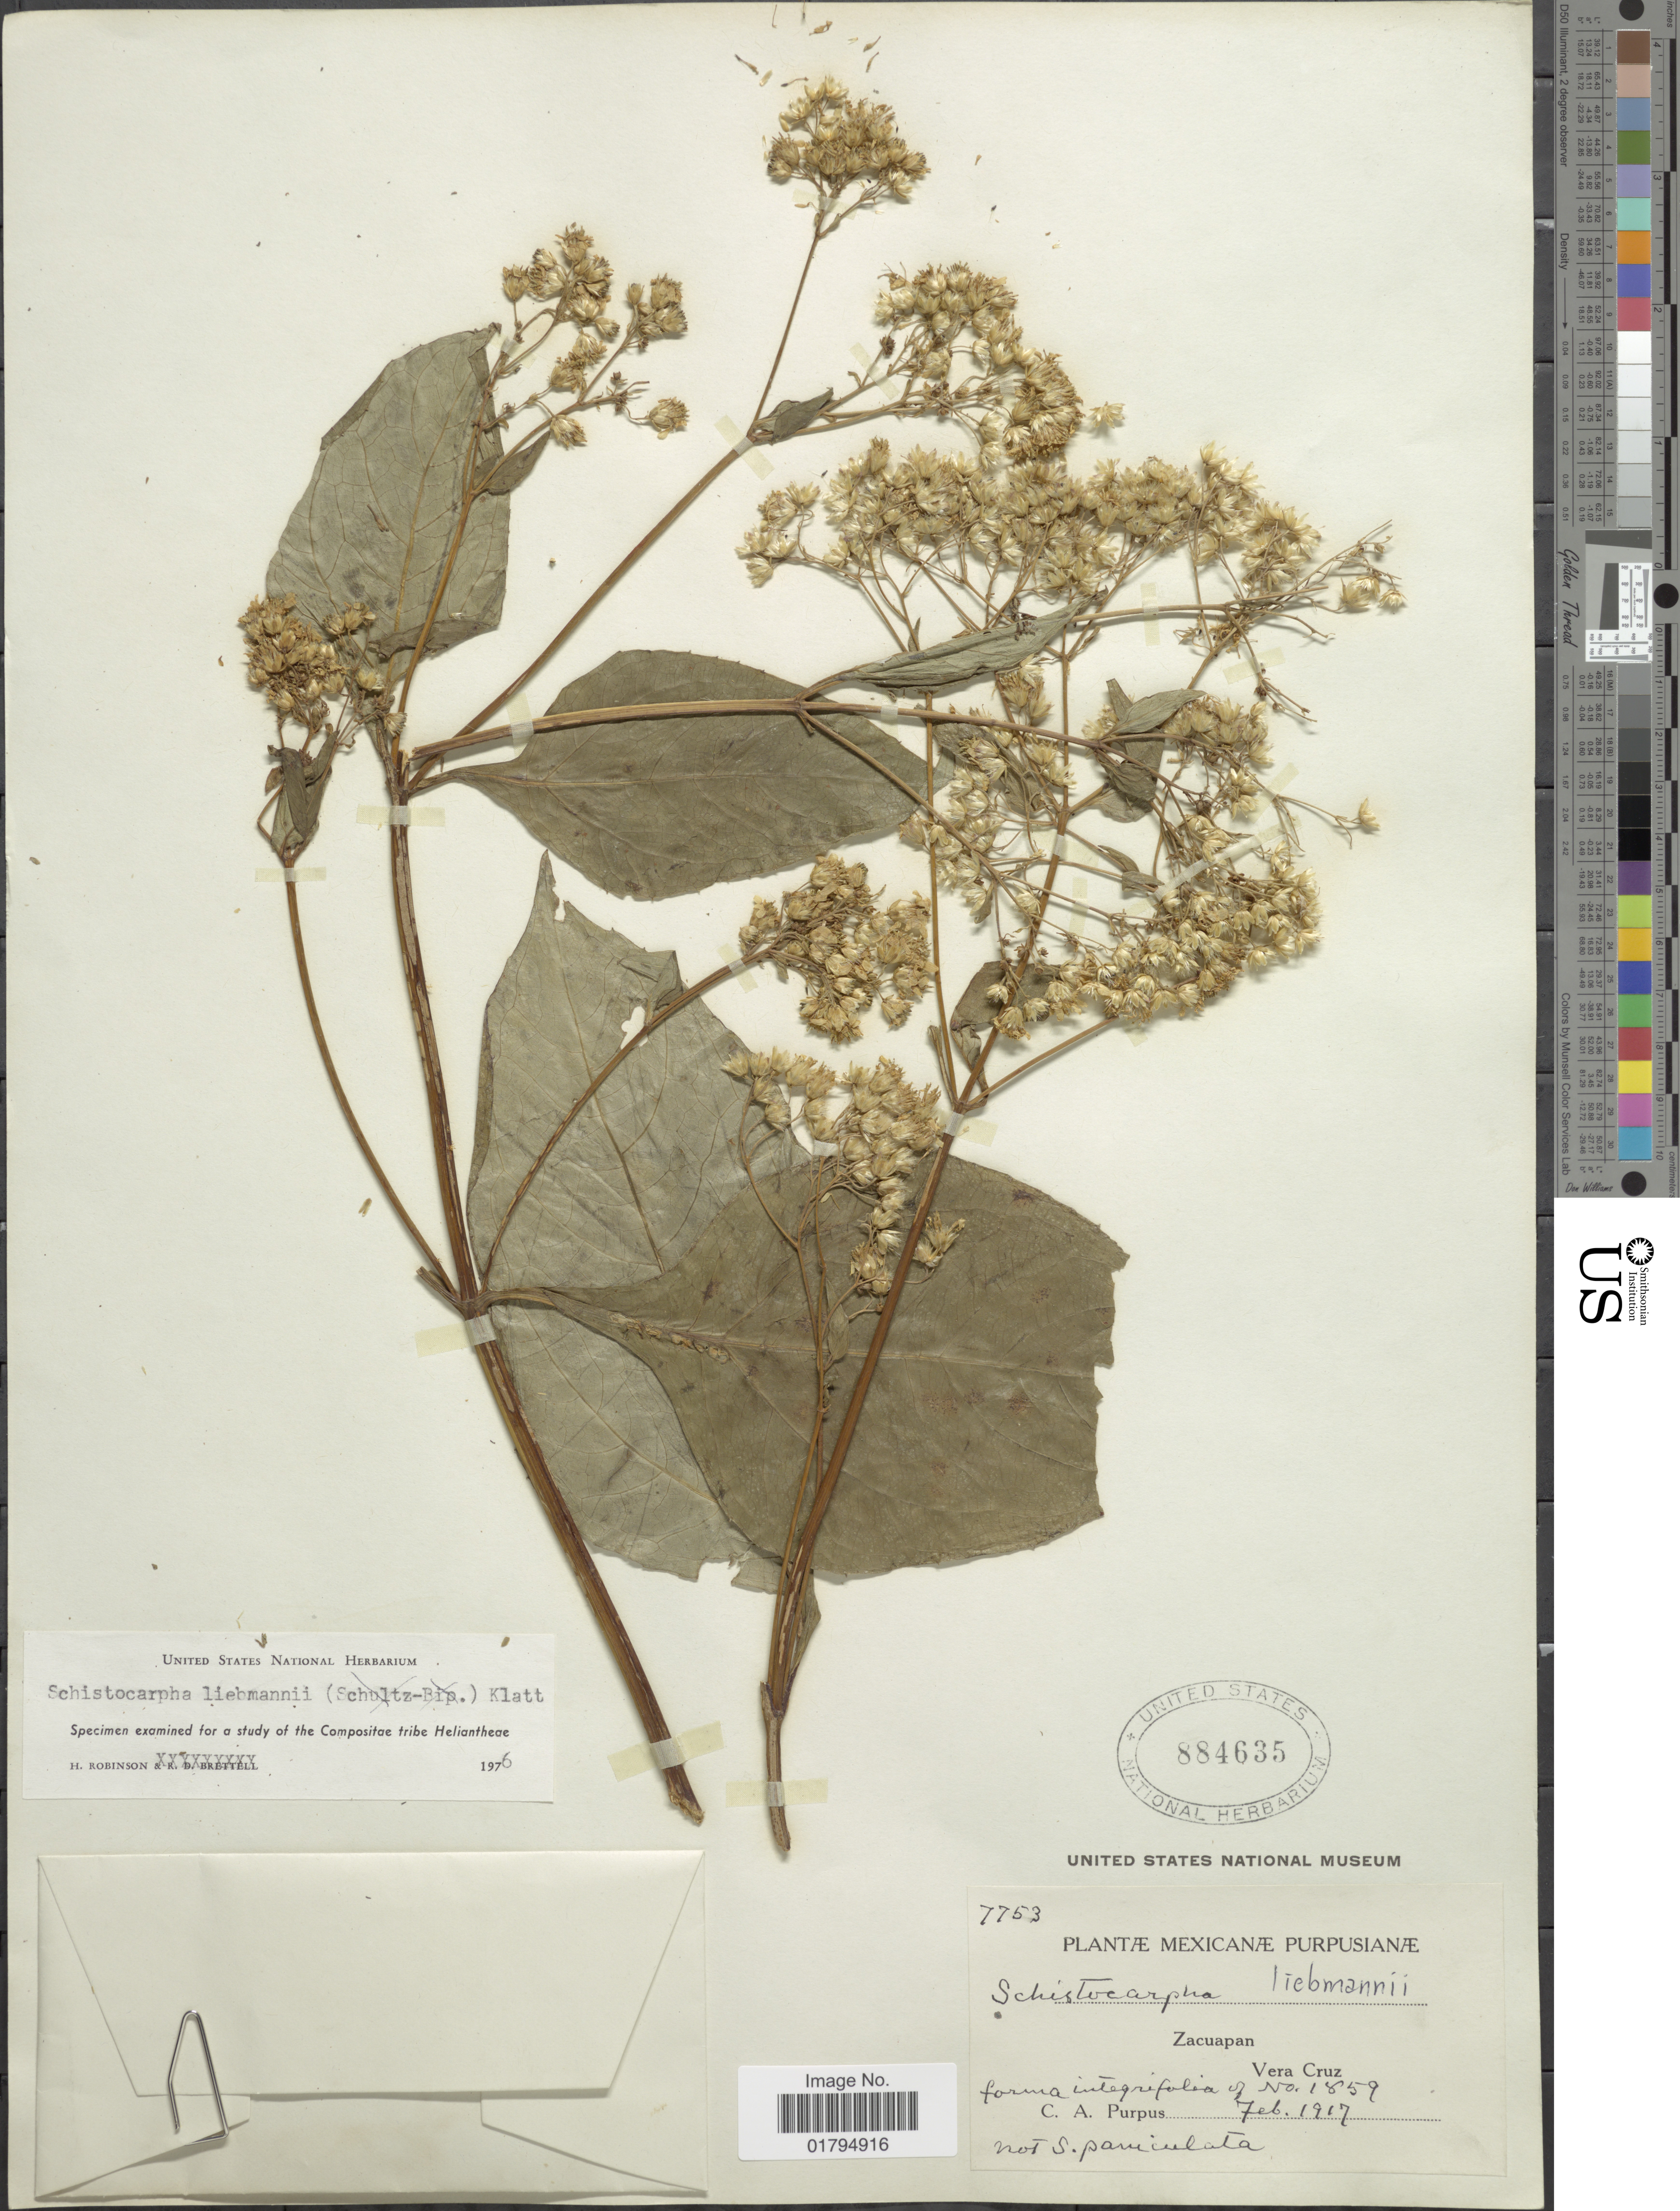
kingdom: Plantae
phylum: Tracheophyta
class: Magnoliopsida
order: Asterales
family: Asteraceae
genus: Schistocarpha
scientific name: Schistocarpha liebmannii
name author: Klatt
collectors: C. A. Purpus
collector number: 1859/7753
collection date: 1917-02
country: Mexico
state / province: Veracruz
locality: Zacuapan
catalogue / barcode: US 884635